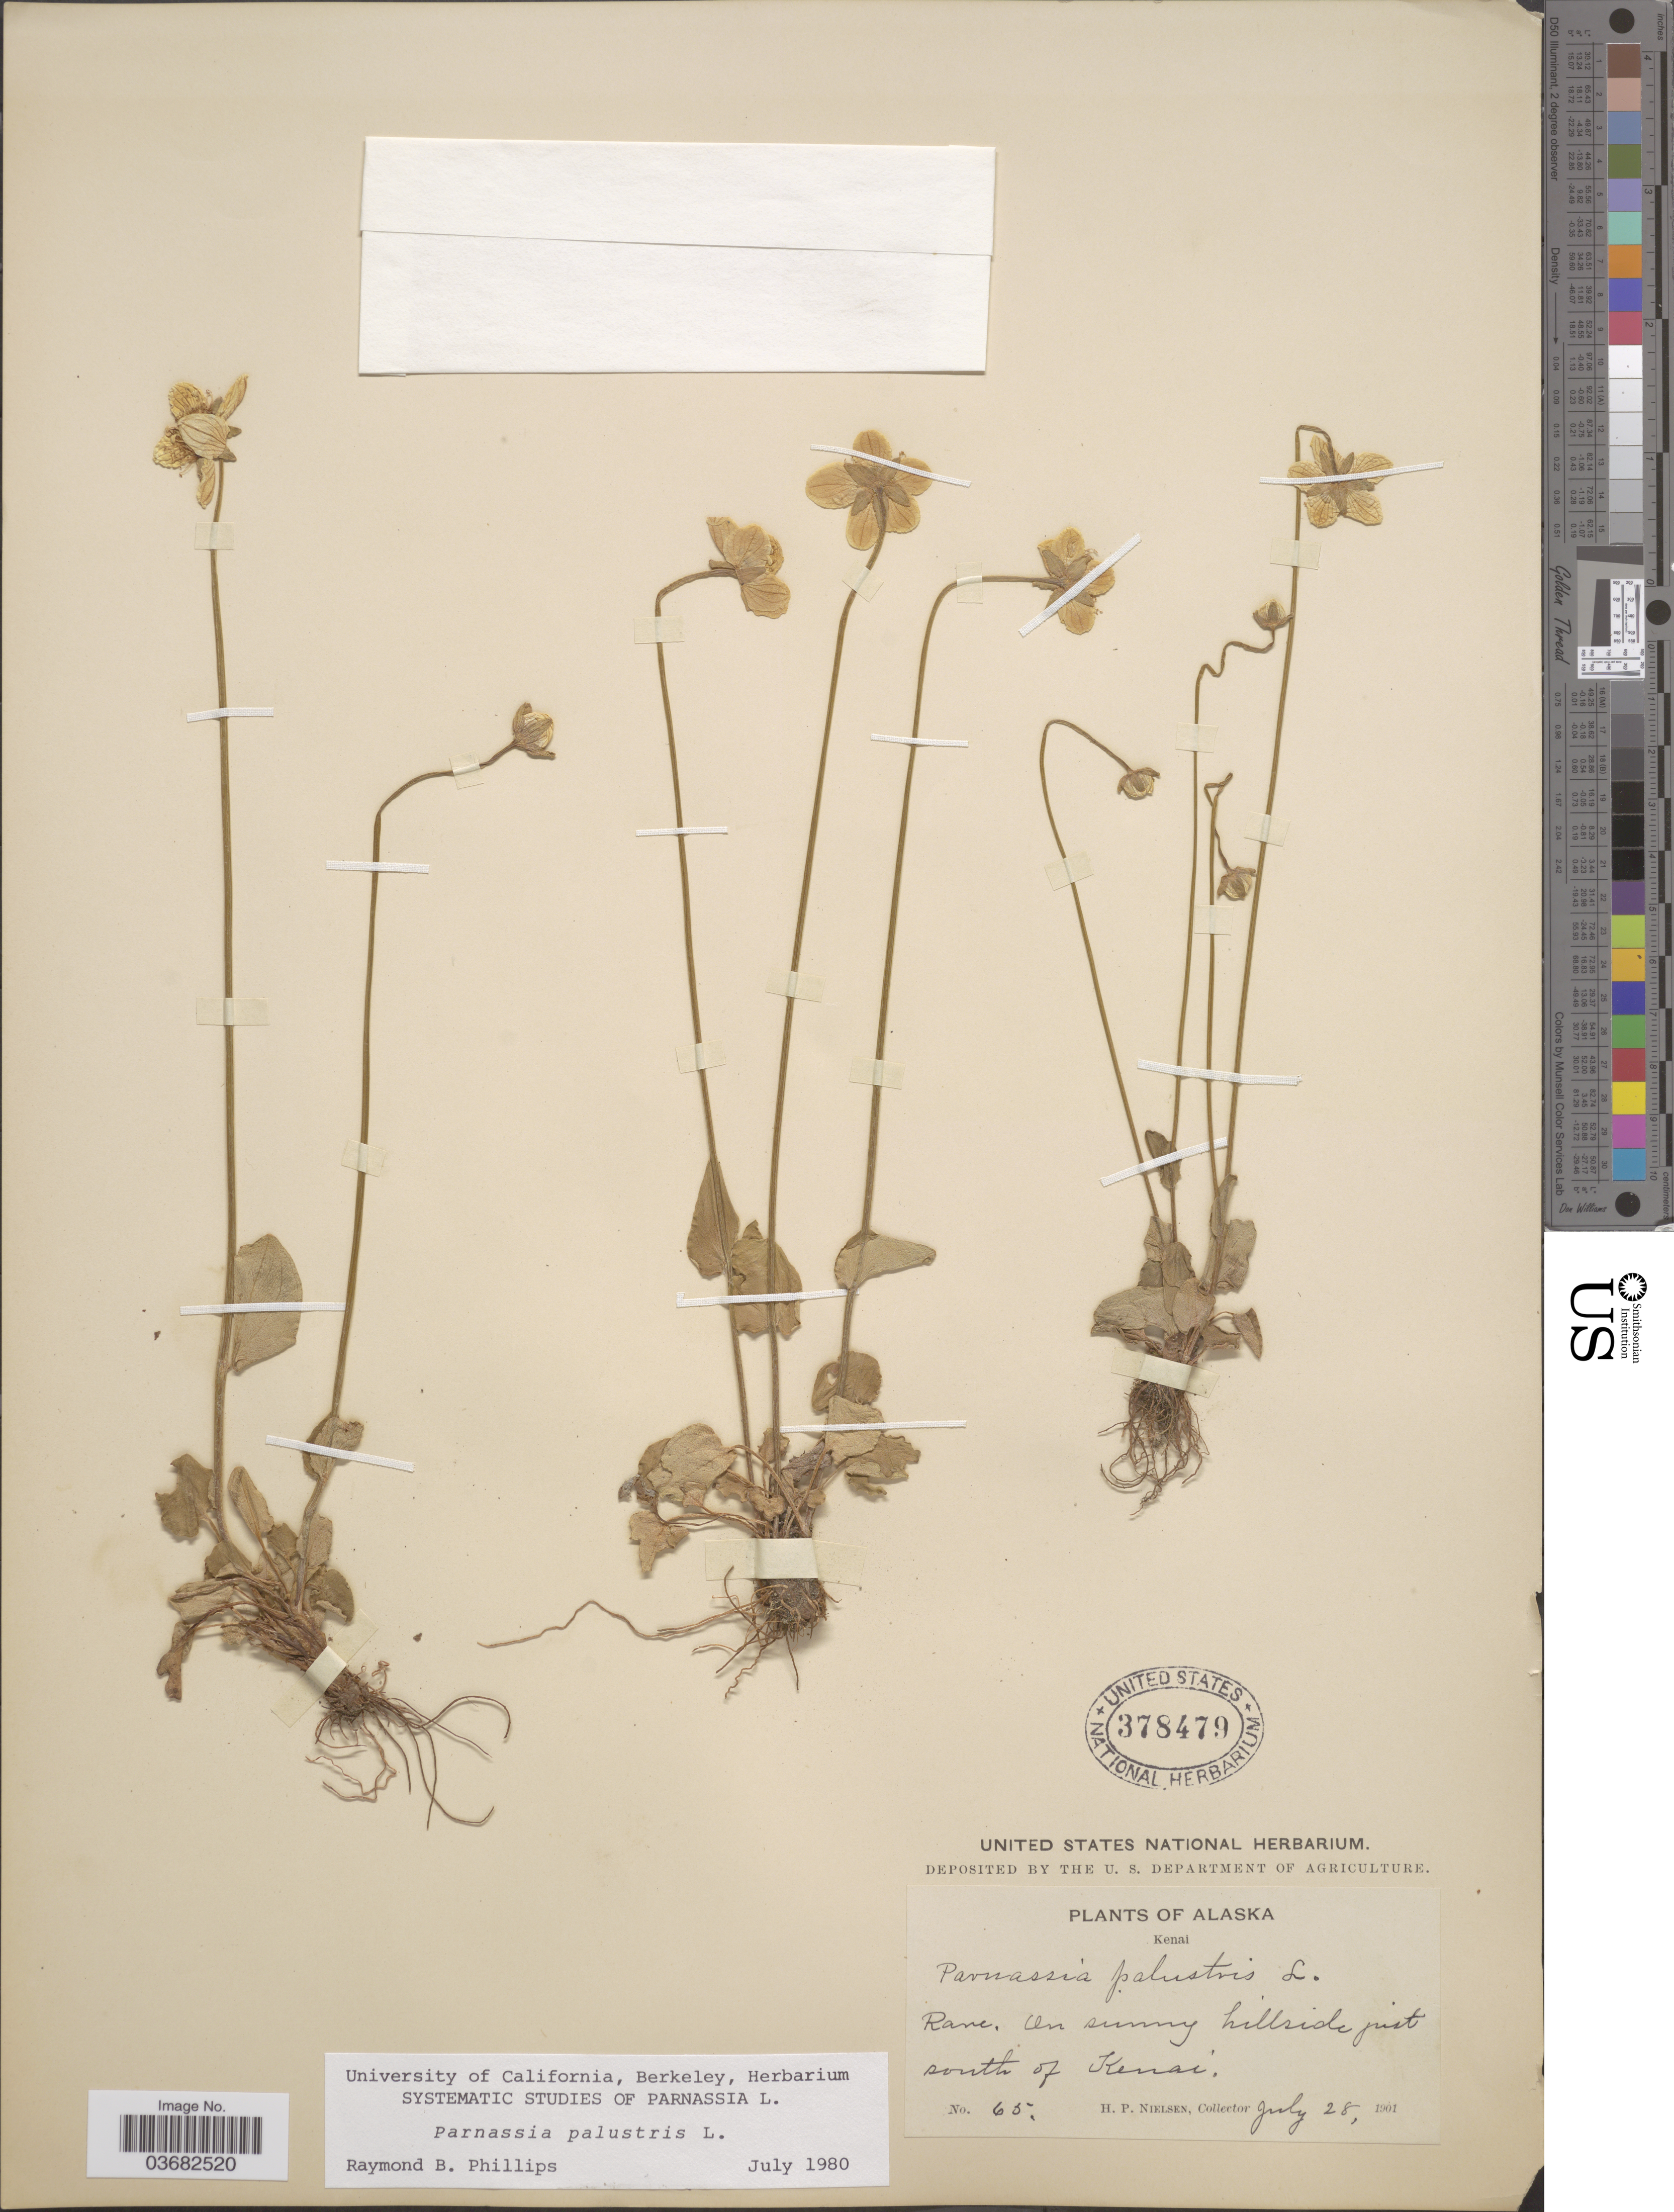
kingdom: Plantae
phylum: Tracheophyta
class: Magnoliopsida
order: Celastrales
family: Parnassiaceae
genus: Parnassia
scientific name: Parnassia palustris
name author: L.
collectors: H. P. Nielsen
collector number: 65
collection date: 1901-07-28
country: United States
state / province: Alaska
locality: Kenai. On sunny hillside just south of Kenai.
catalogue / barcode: US 378479